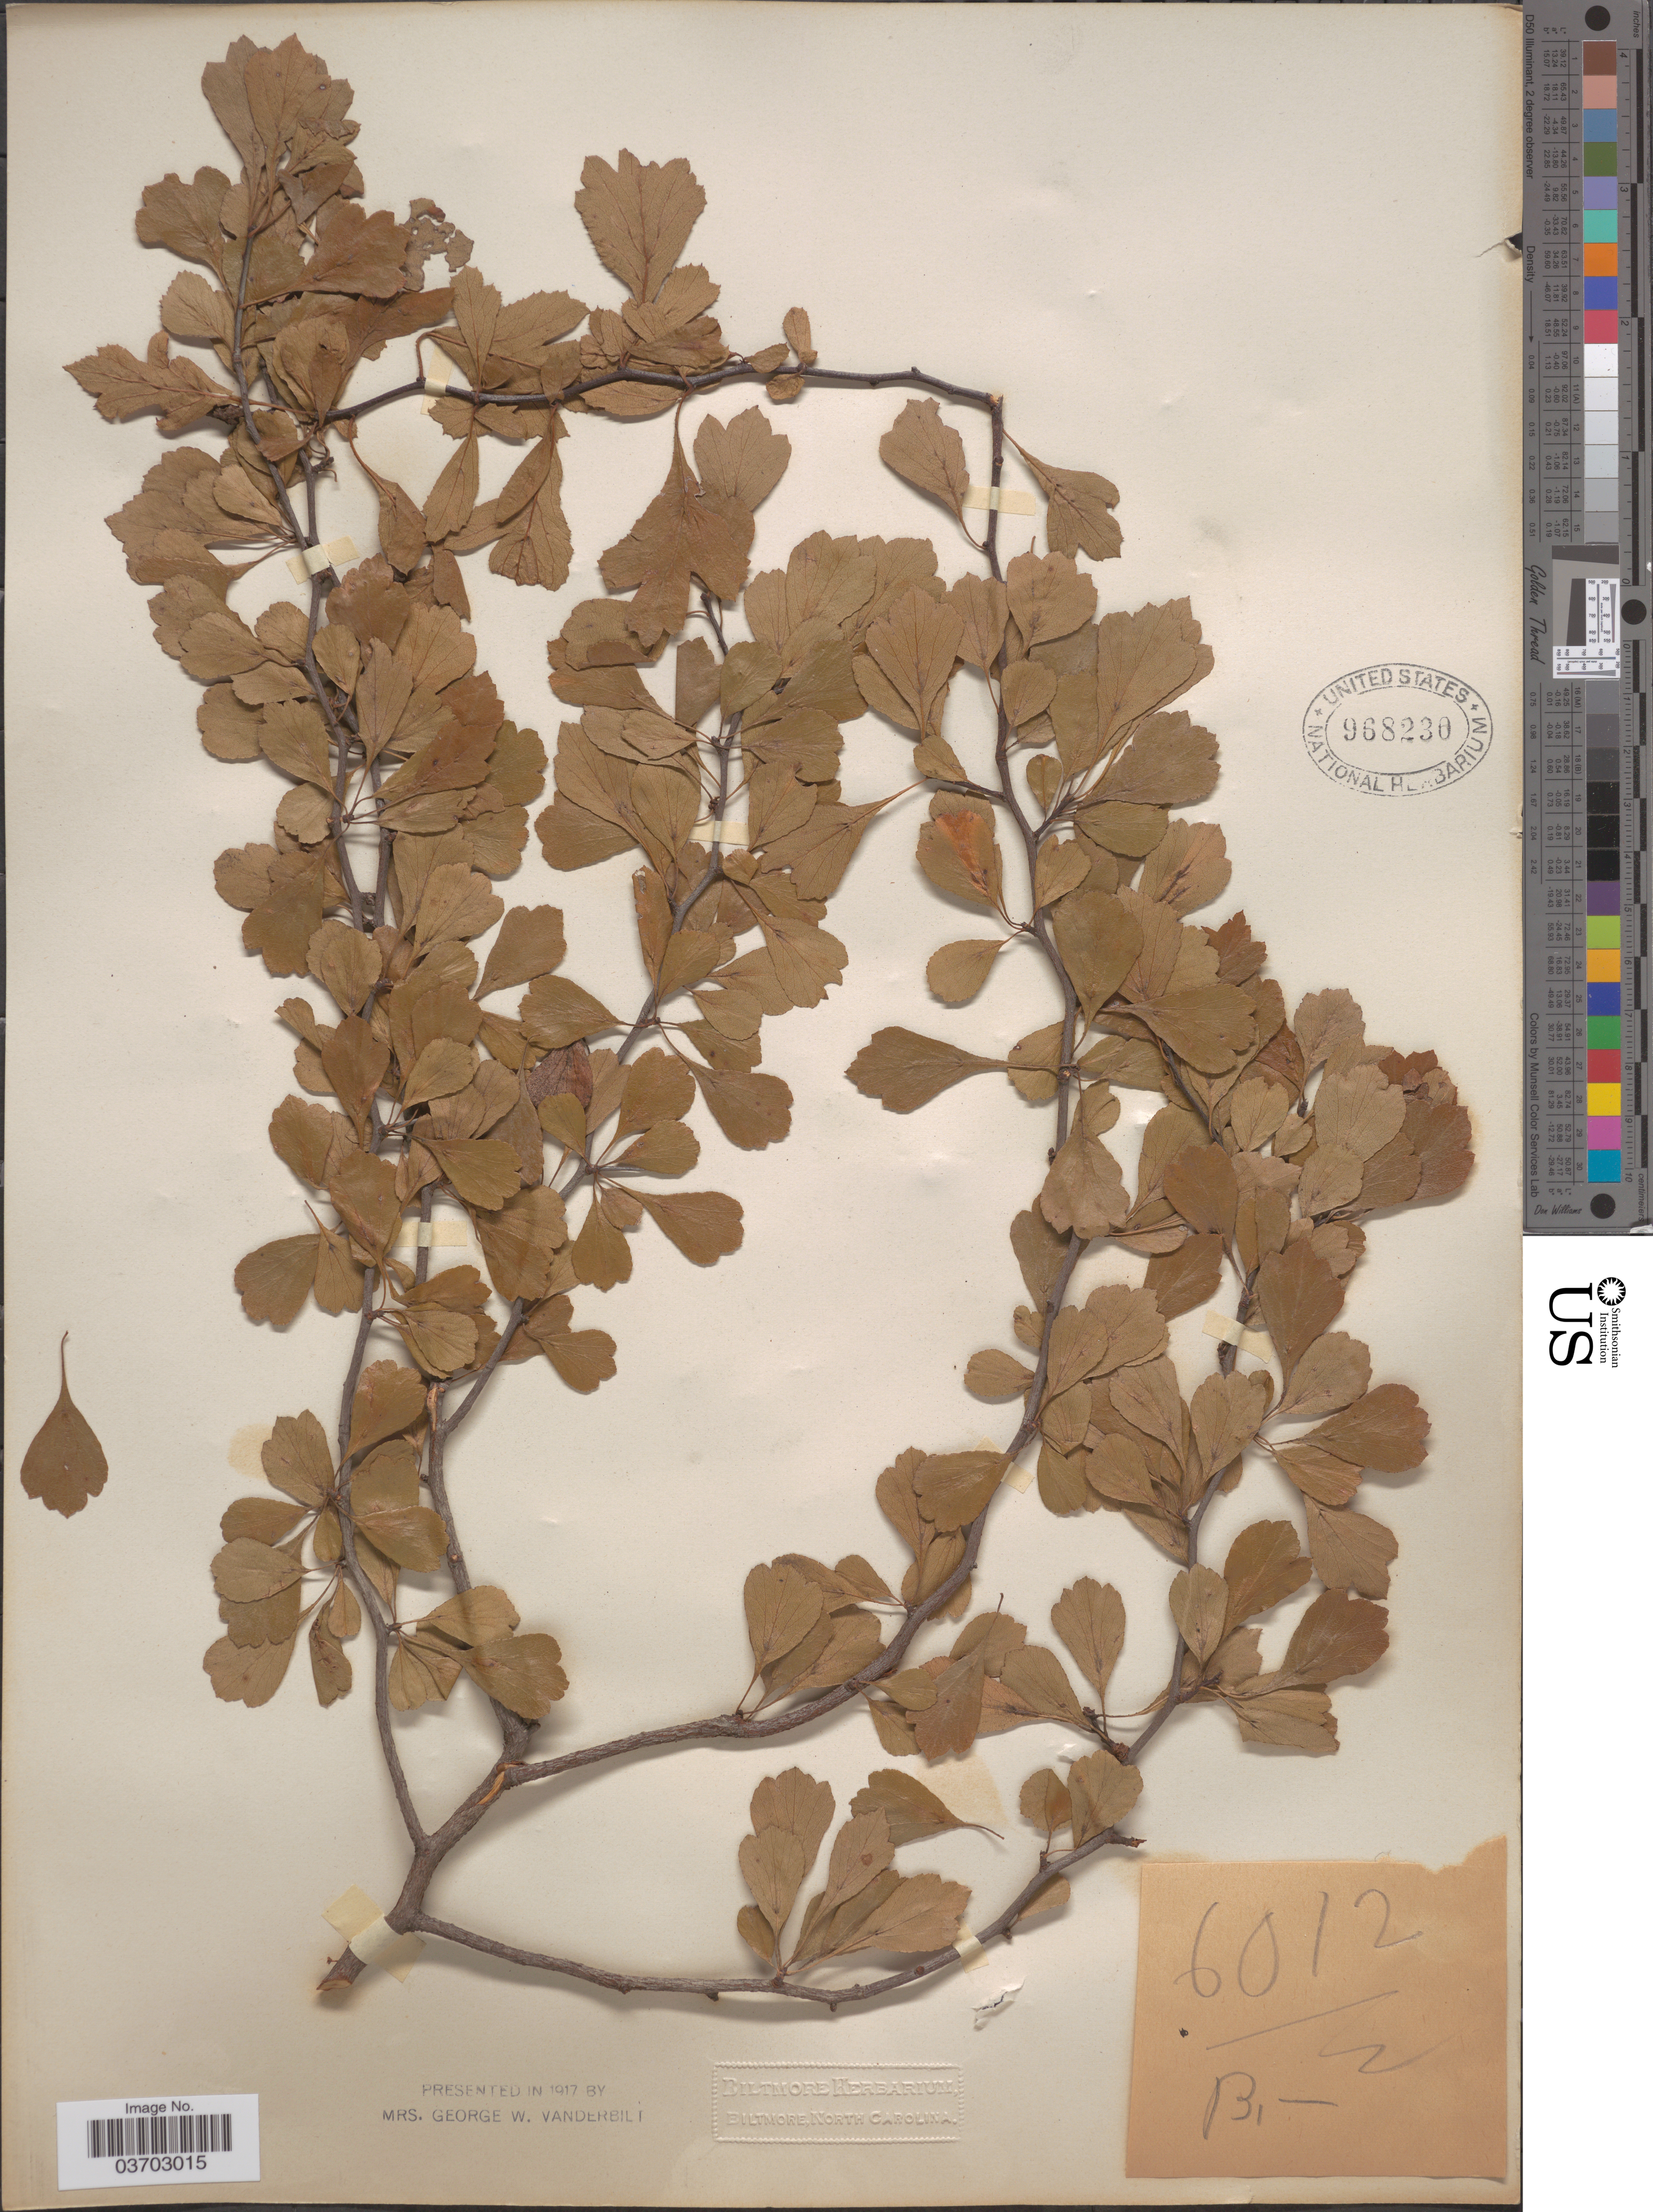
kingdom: Plantae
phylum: Tracheophyta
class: Magnoliopsida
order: Rosales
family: Rosaceae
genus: Crataegus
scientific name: Crataegus necopinata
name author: Pojark.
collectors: ex herb. Biltmore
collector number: B/6012/2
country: United States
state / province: North Carolina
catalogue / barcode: US 968230